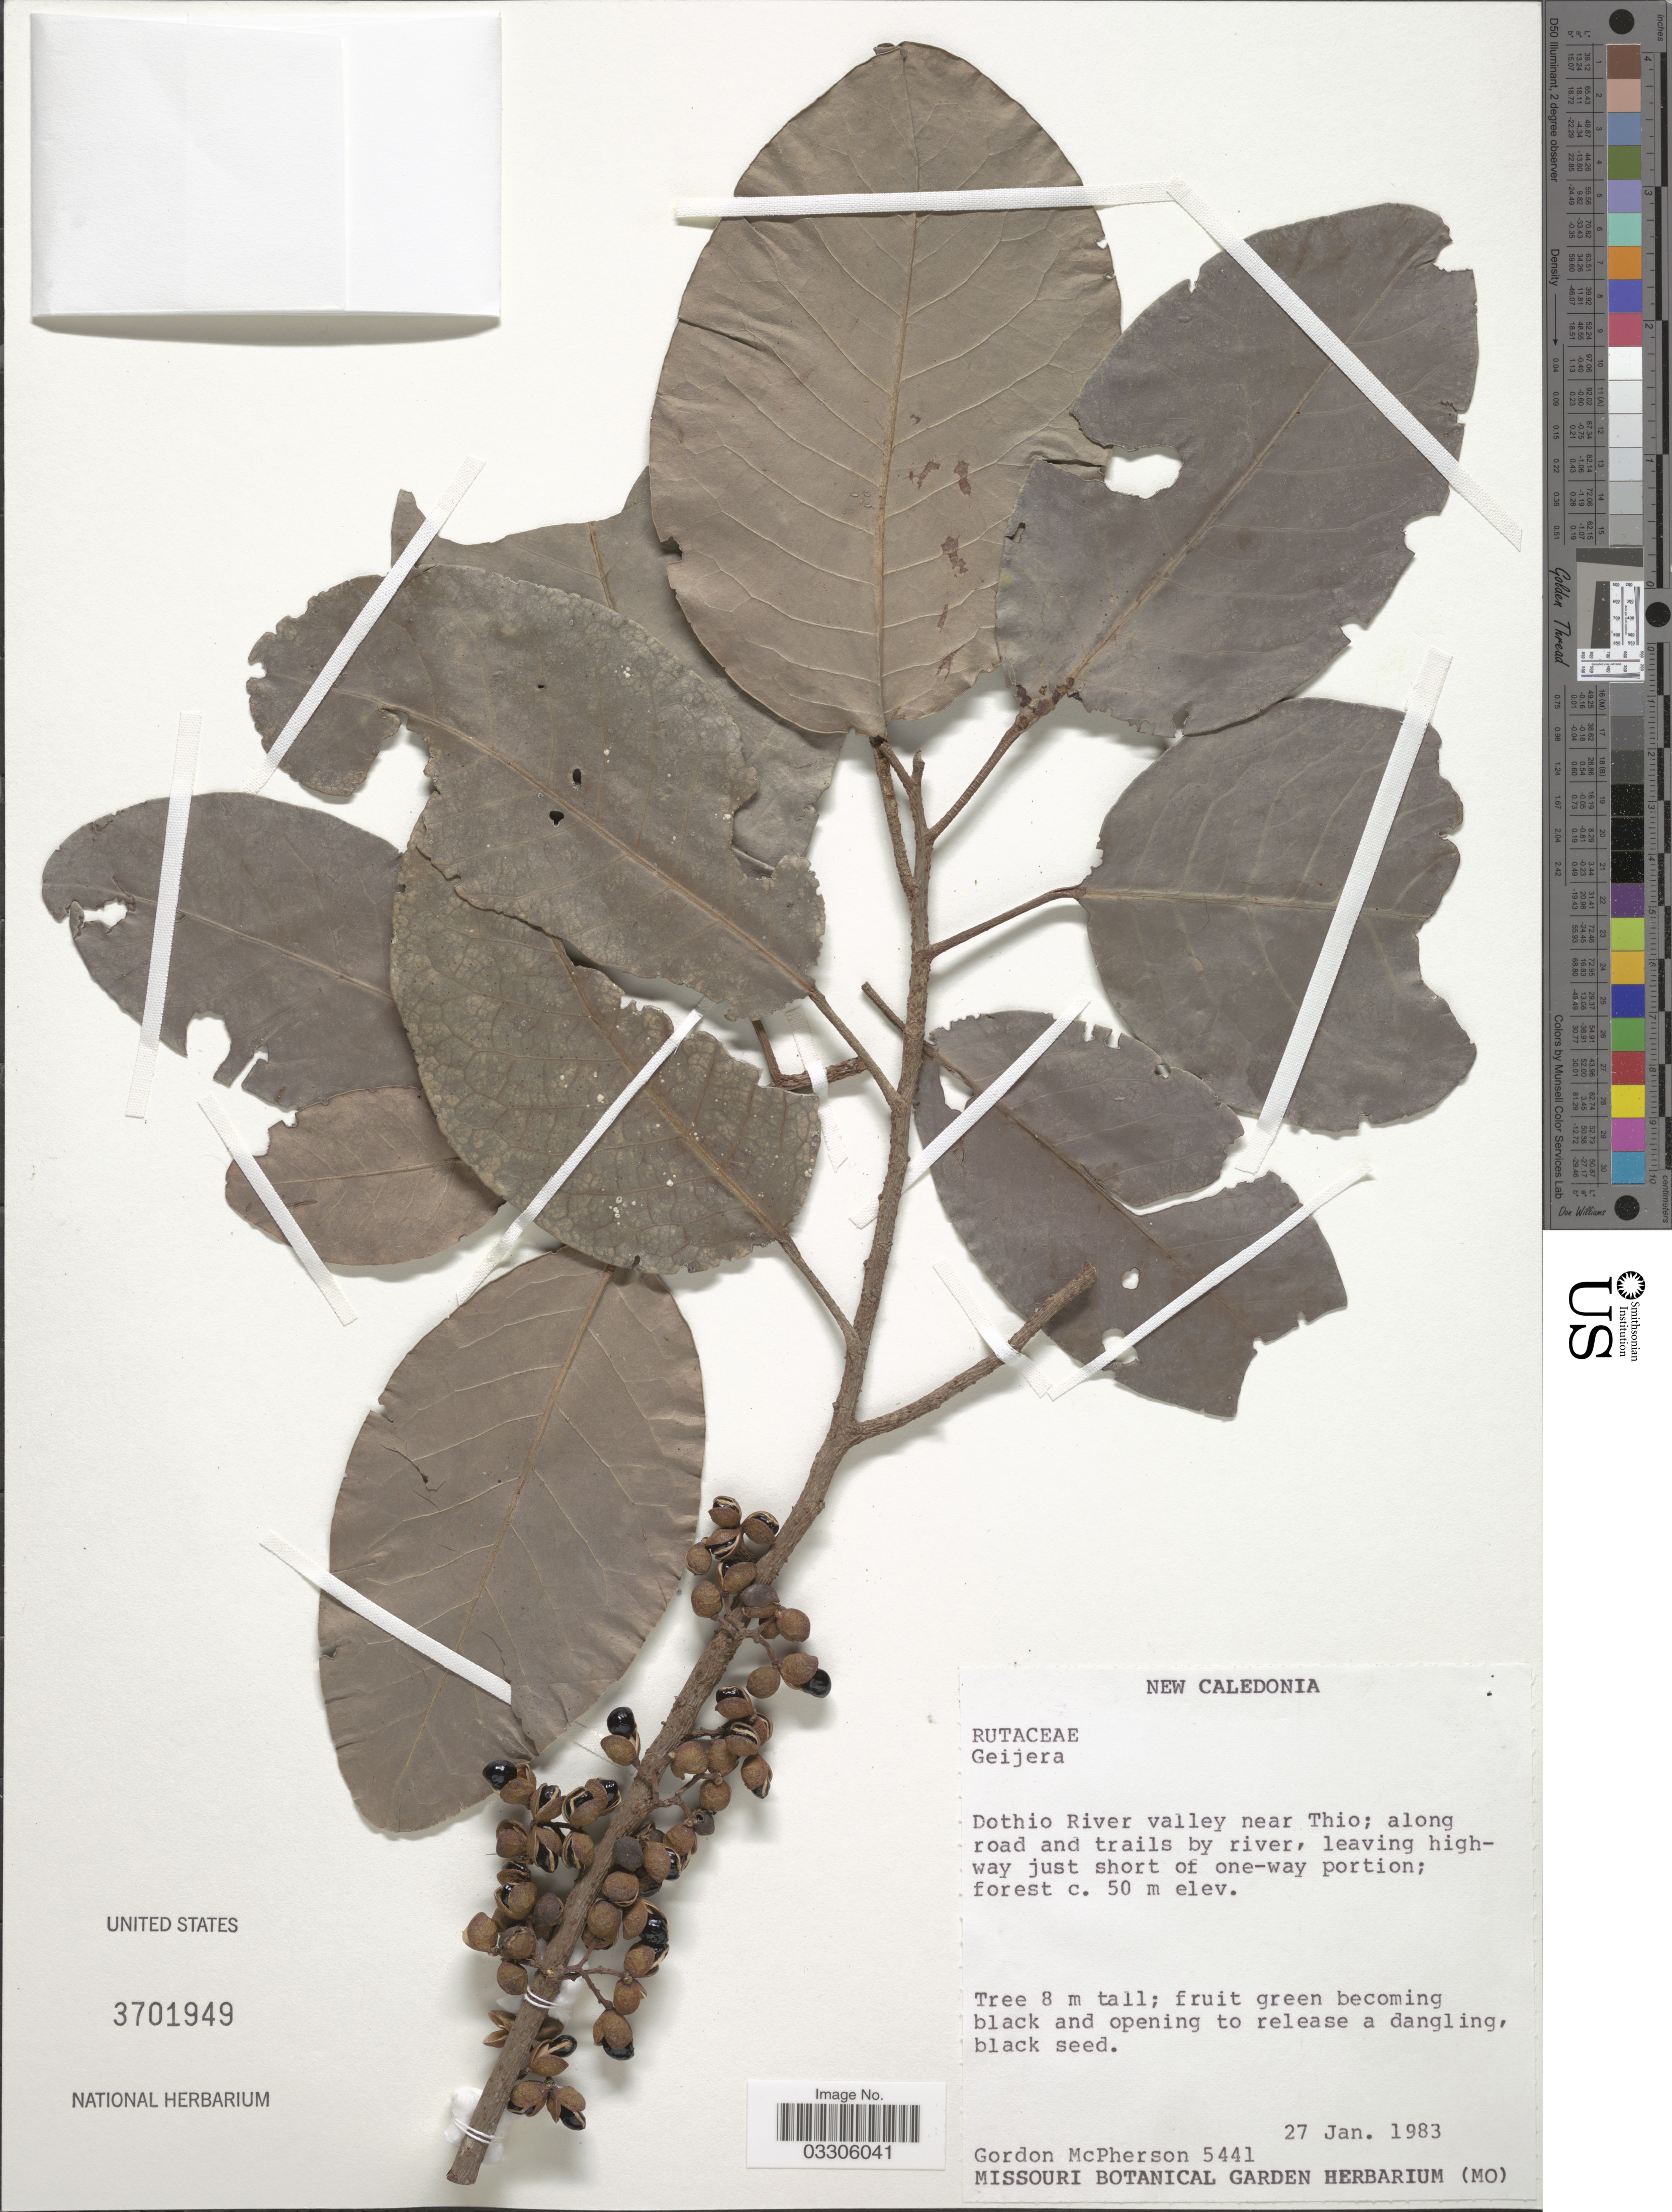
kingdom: Plantae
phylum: Tracheophyta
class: Magnoliopsida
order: Sapindales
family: Rutaceae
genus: Geijera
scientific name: Geijera sp.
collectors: G. D. McPherson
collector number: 5441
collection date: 1983-01-27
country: New Caledonia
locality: Dothio River valley near Thio; along road and trails by river.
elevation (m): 50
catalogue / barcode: US 3701949